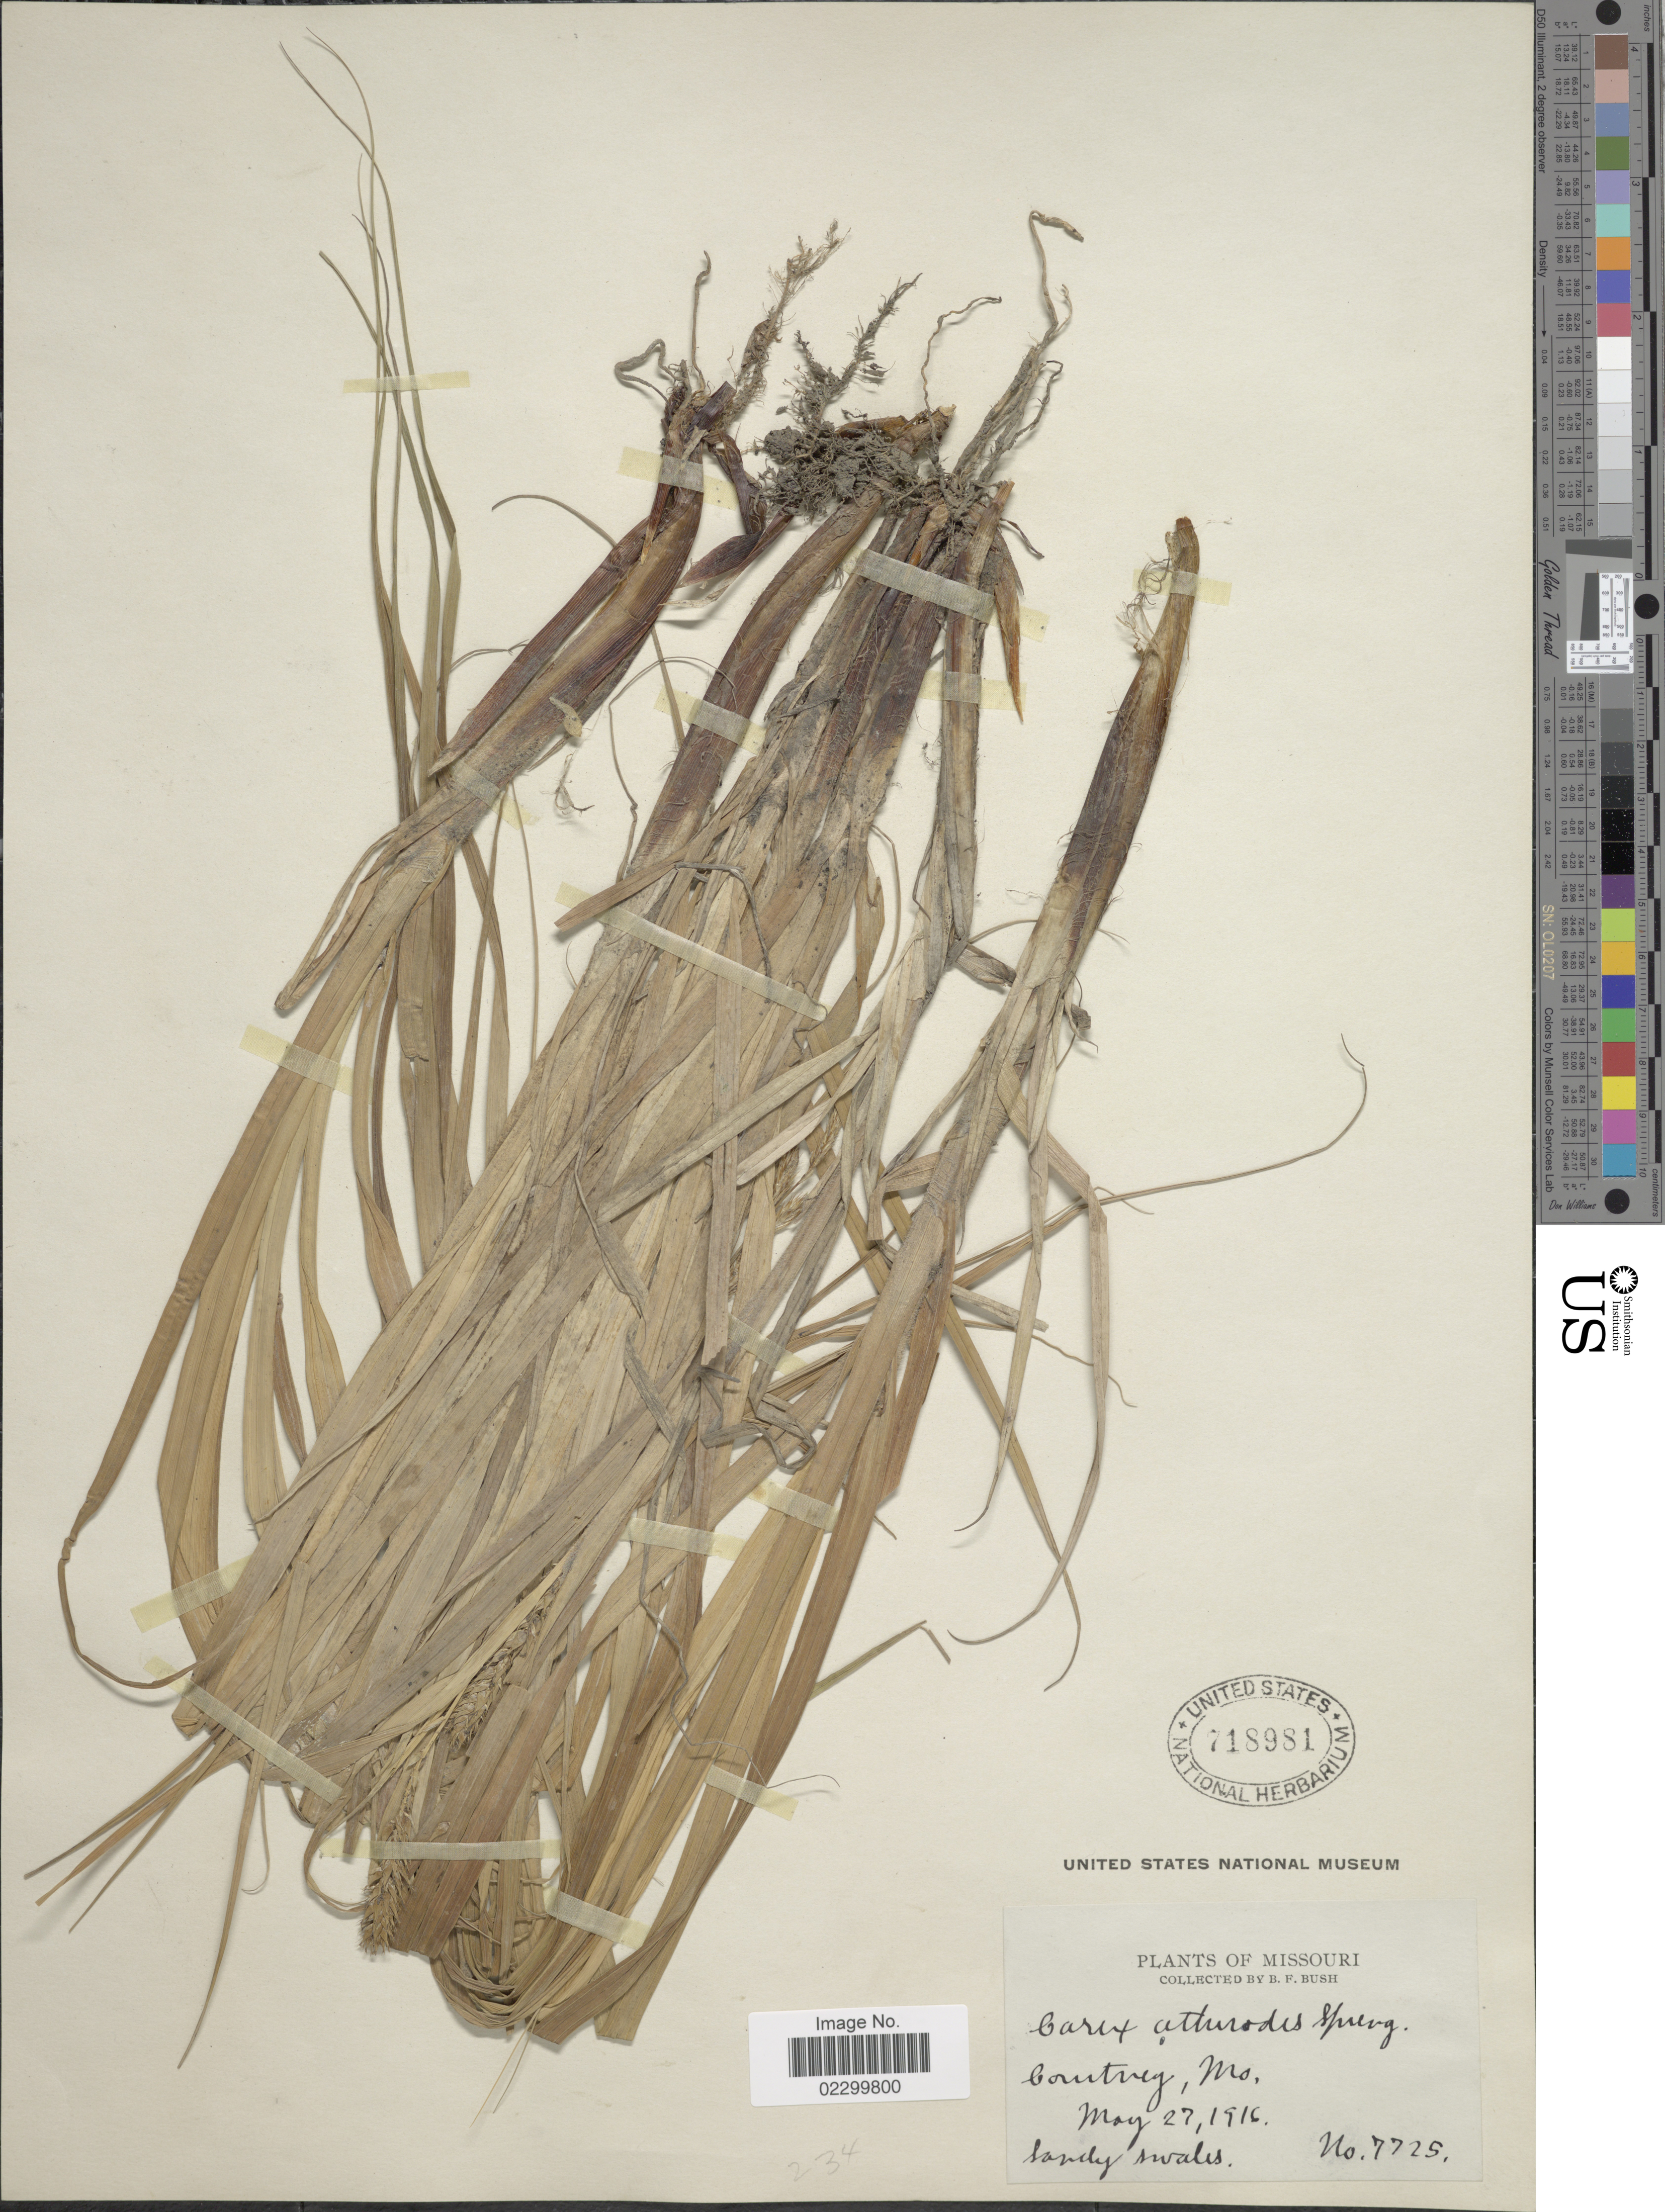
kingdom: Plantae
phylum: Tracheophyta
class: Liliopsida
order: Poales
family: Cyperaceae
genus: Carex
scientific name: Carex atherodes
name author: Spreng.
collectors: B. F. Bush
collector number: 7725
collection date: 1916-05-27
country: United States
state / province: Missouri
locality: Courtney, sandy swales.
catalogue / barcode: US 718981